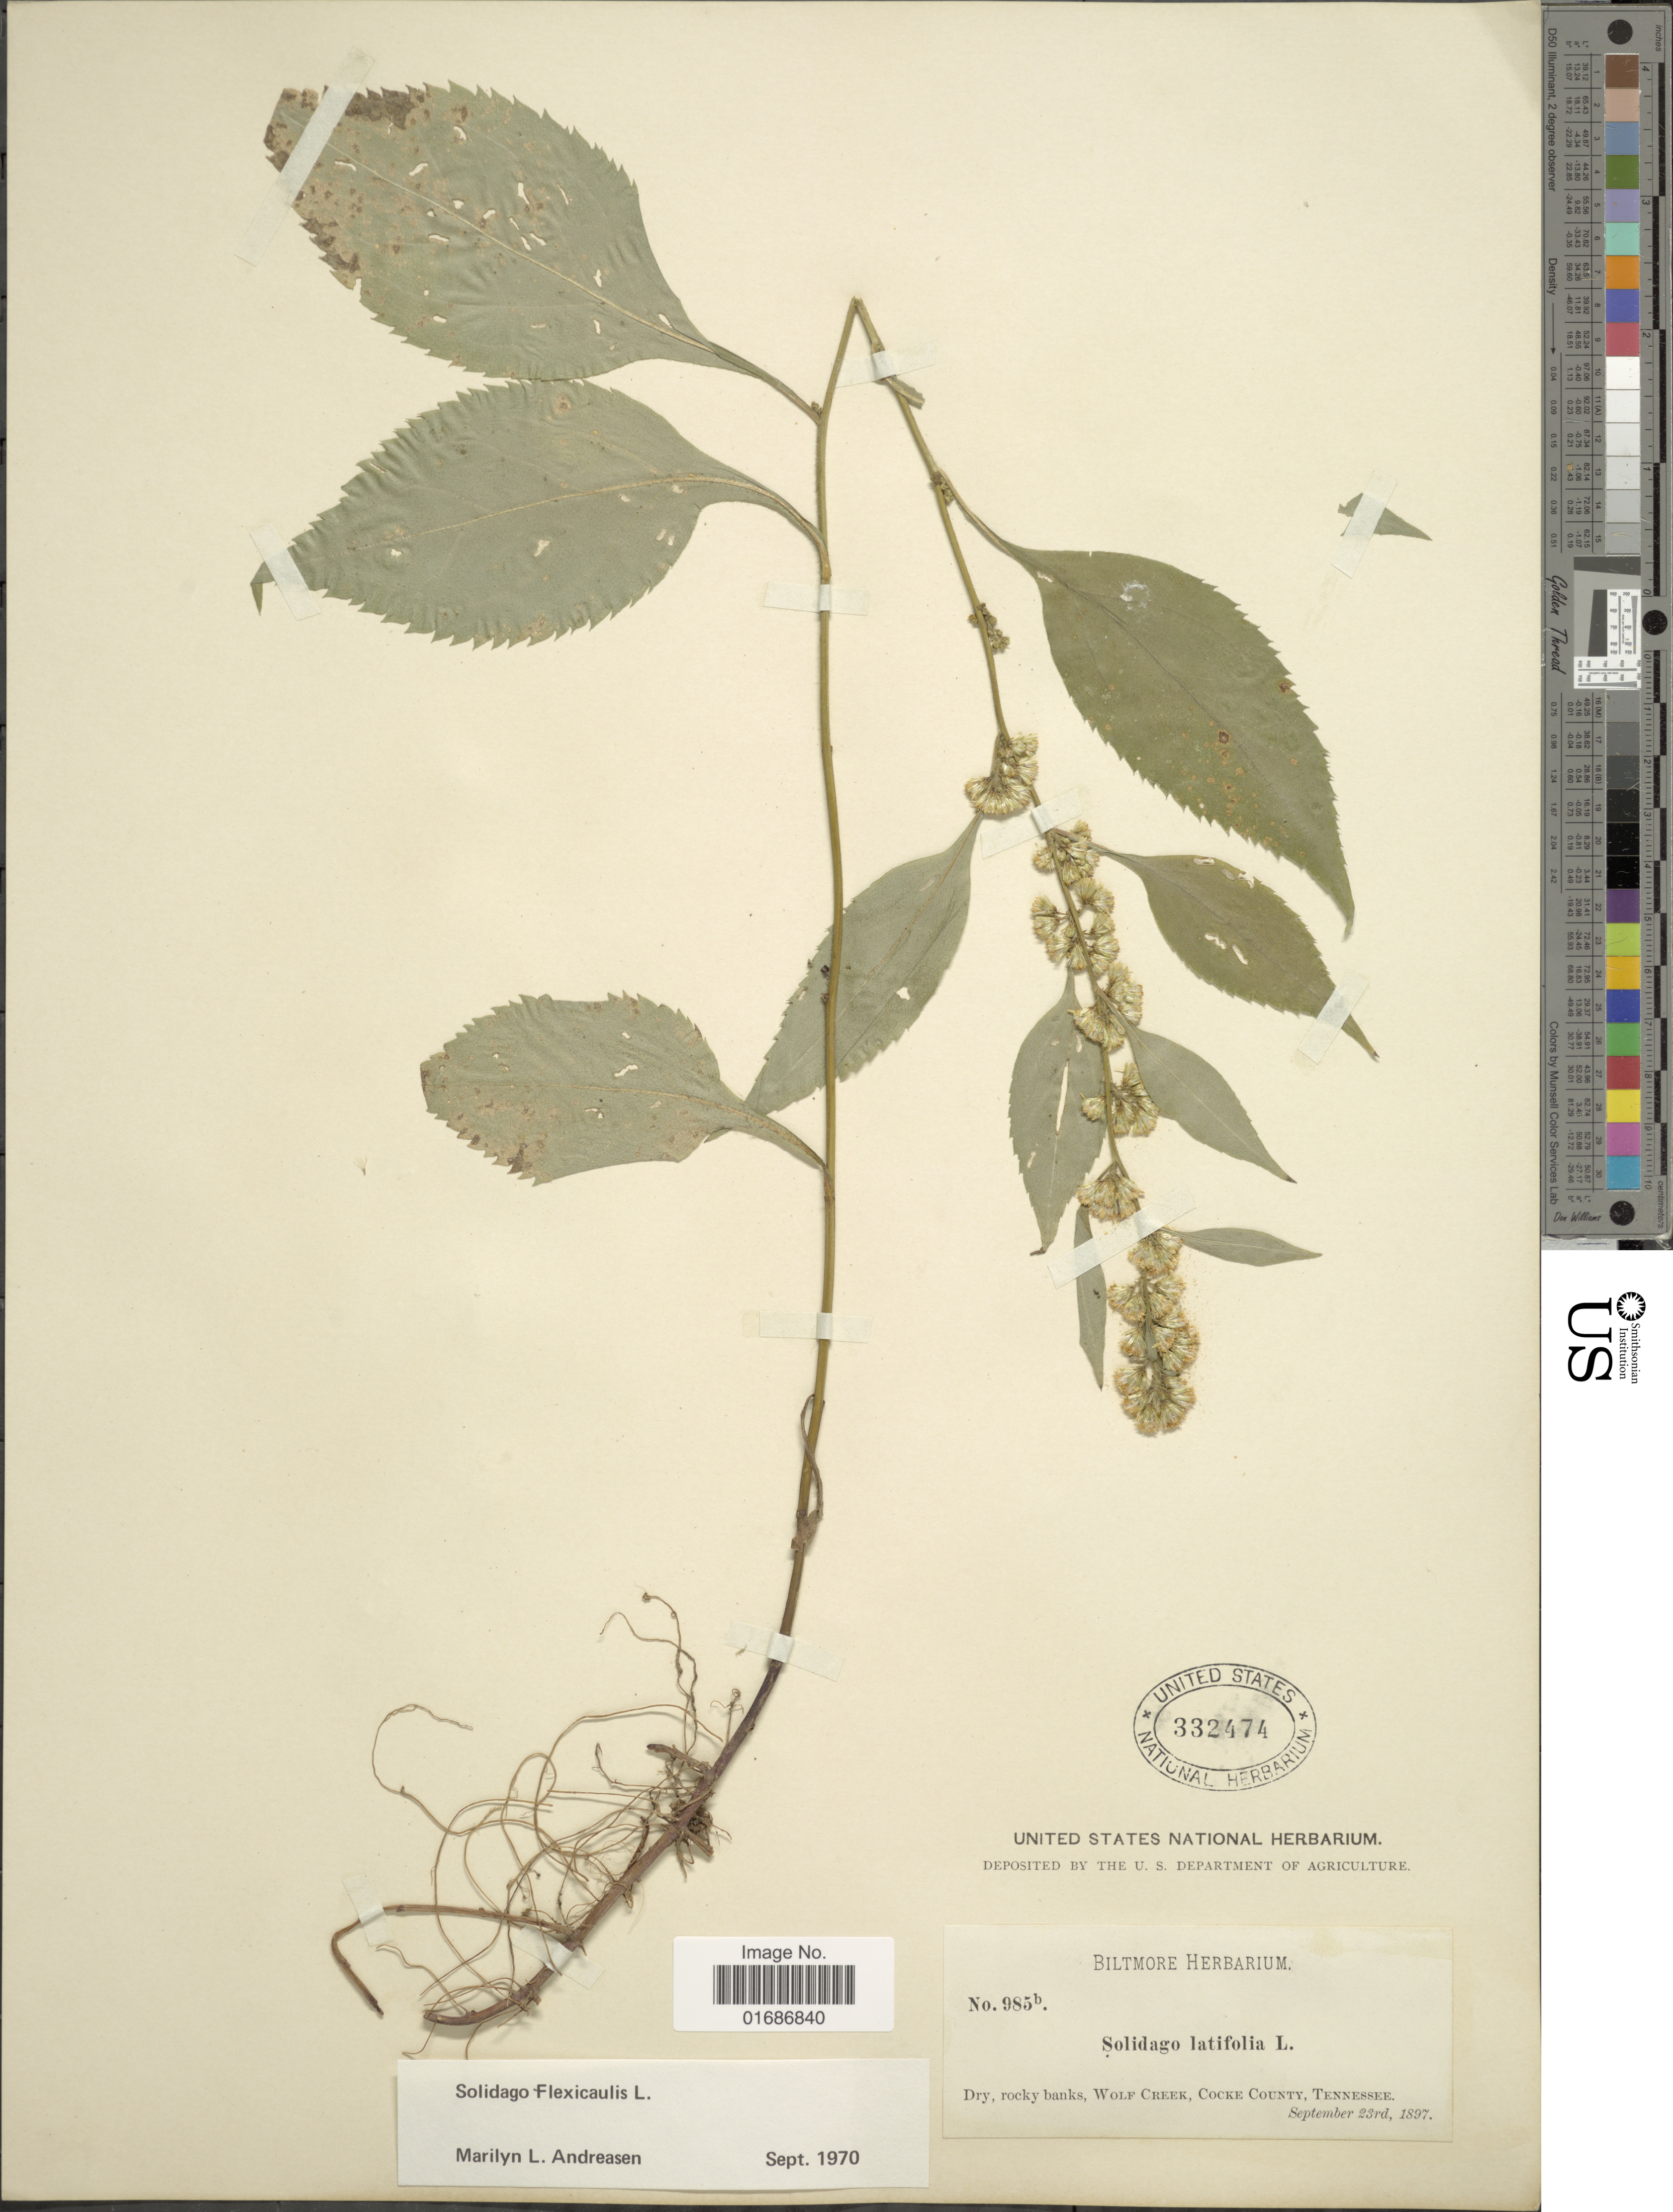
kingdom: Plantae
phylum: Tracheophyta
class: Magnoliopsida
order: Asterales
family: Asteraceae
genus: Solidago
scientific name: Solidago flexicaulis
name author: L.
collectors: ex herb. Biltmore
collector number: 985b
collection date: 1897-09-23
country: United States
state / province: Tennessee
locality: Dry, rocky banks, Wolf Creek, Cocke County, Tennessee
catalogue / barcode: US 332474